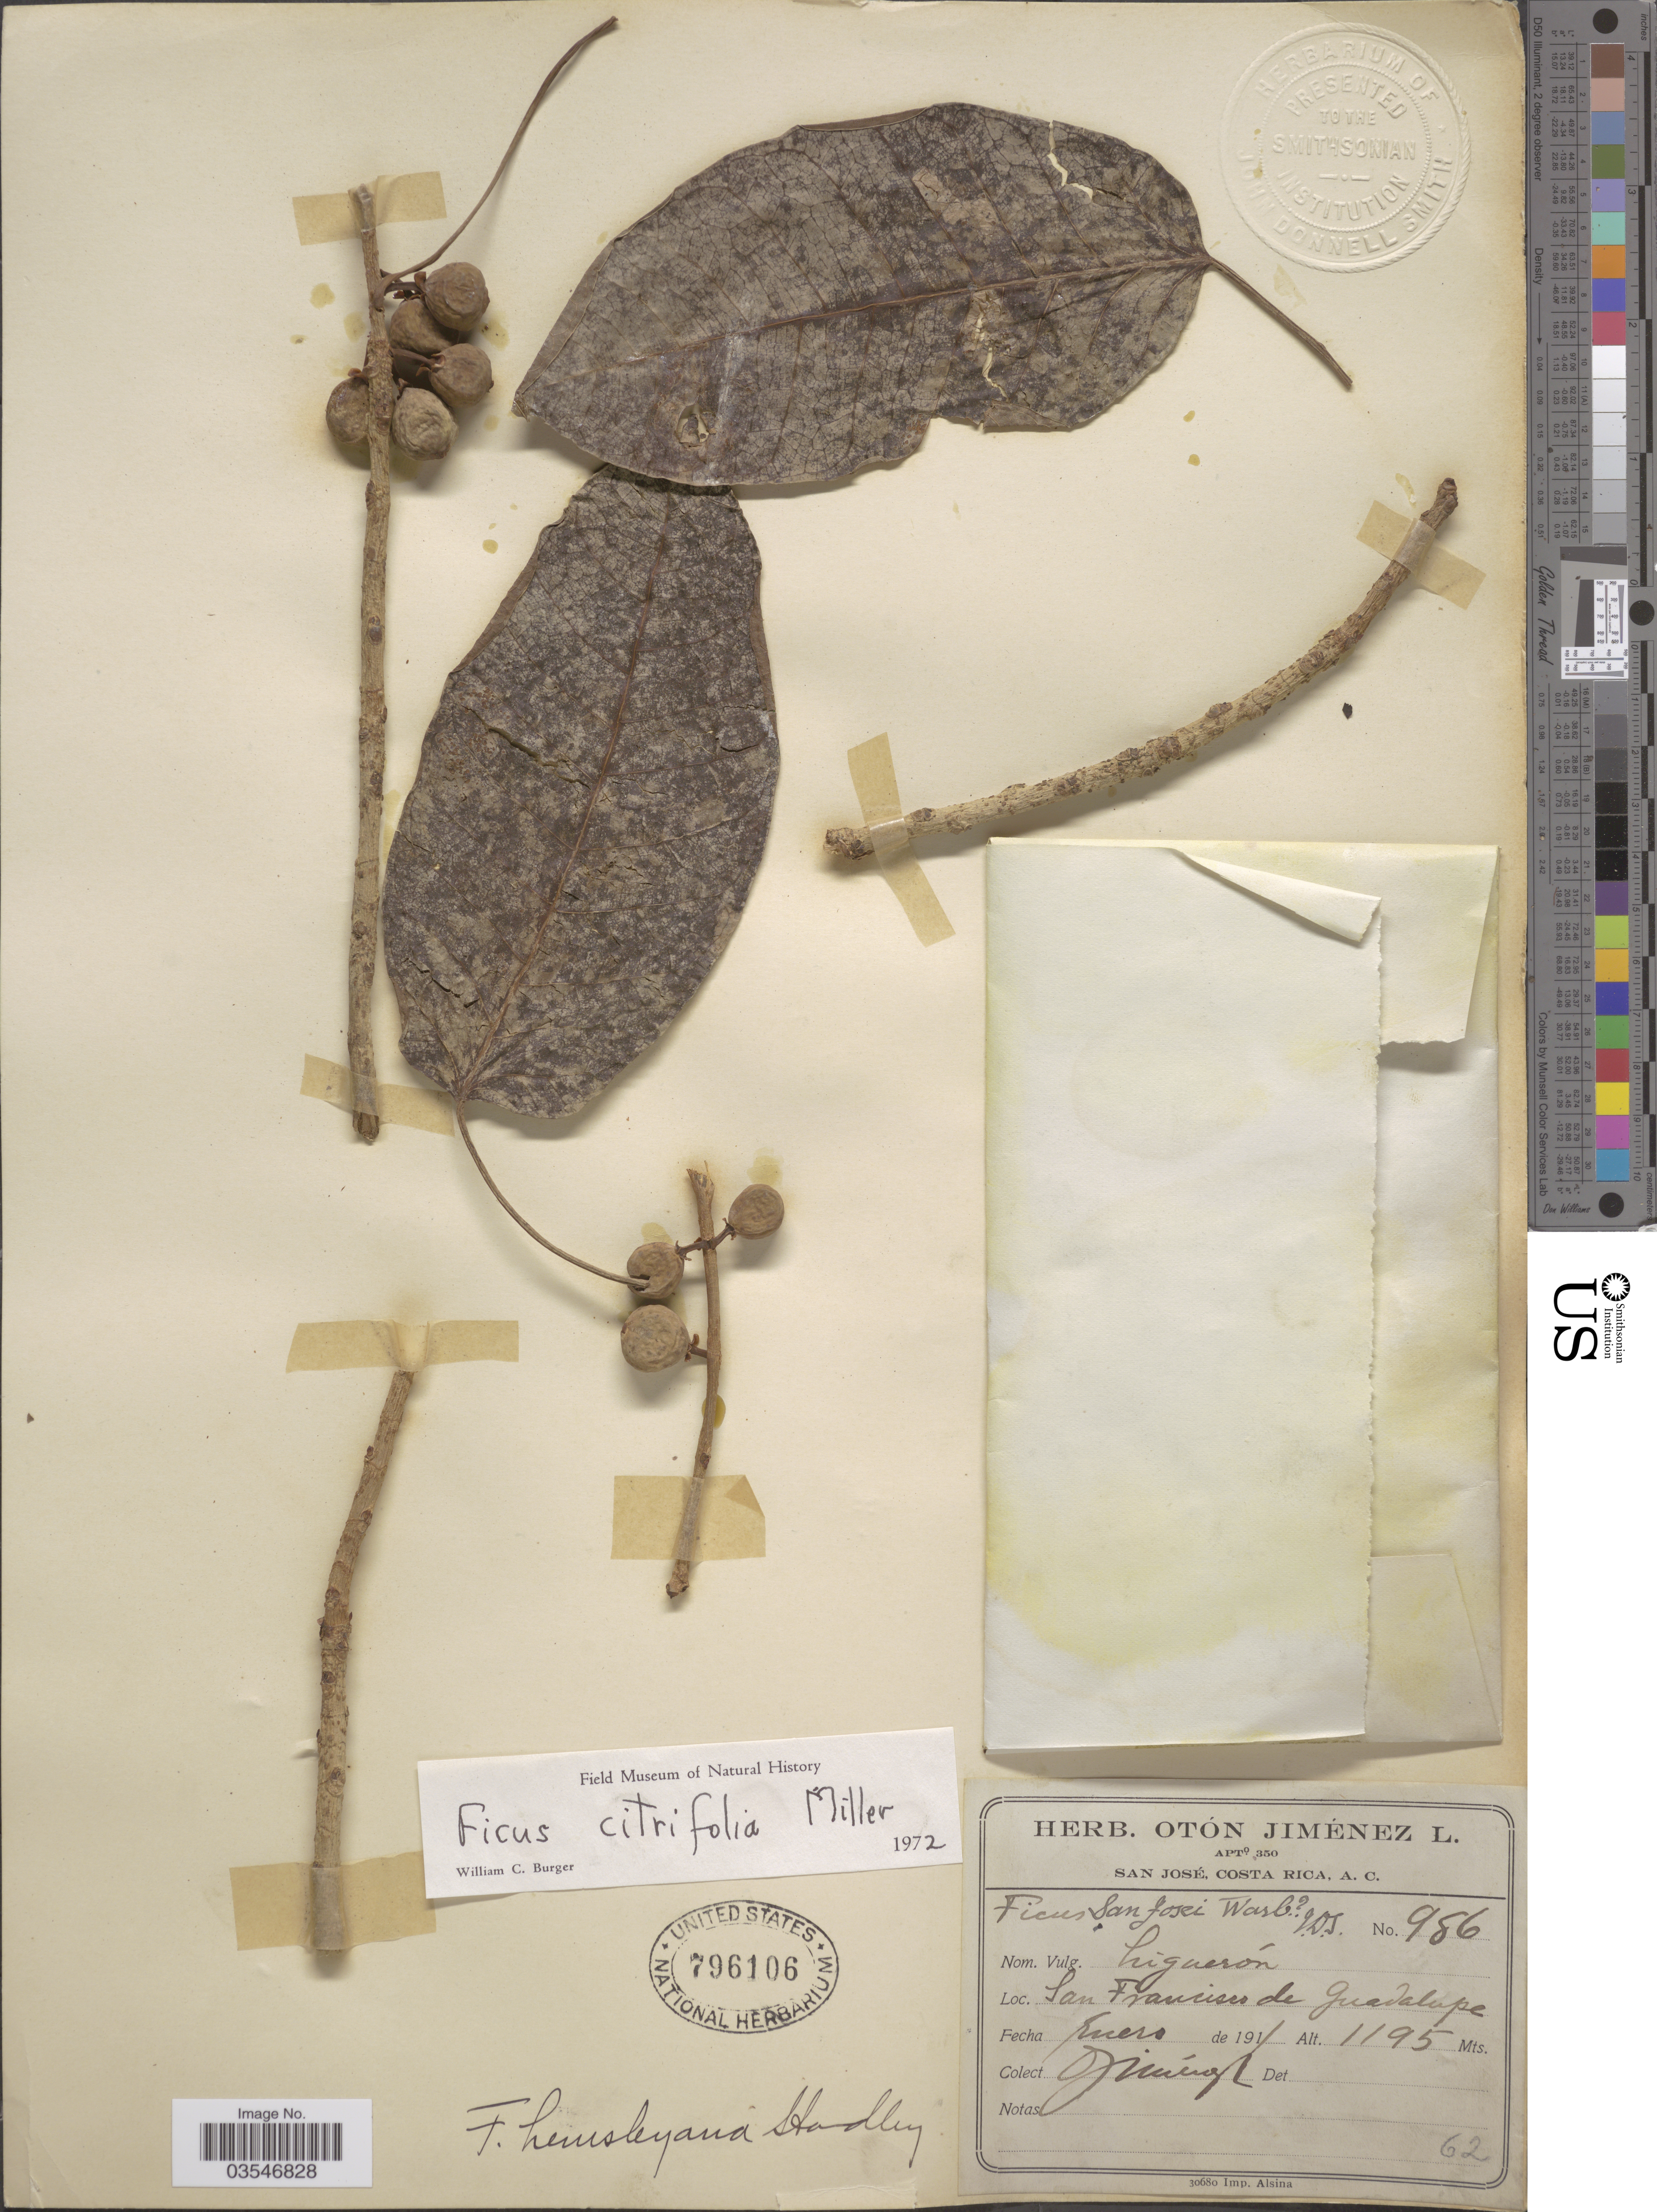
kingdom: Plantae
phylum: Tracheophyta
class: Magnoliopsida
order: Rosales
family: Moraceae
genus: Ficus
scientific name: Ficus citrifolia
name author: Mill.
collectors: O. Jiménez L.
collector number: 986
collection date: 1911-01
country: Costa Rica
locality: San Francisco de Guadalupe.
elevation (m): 1195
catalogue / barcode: US 796106